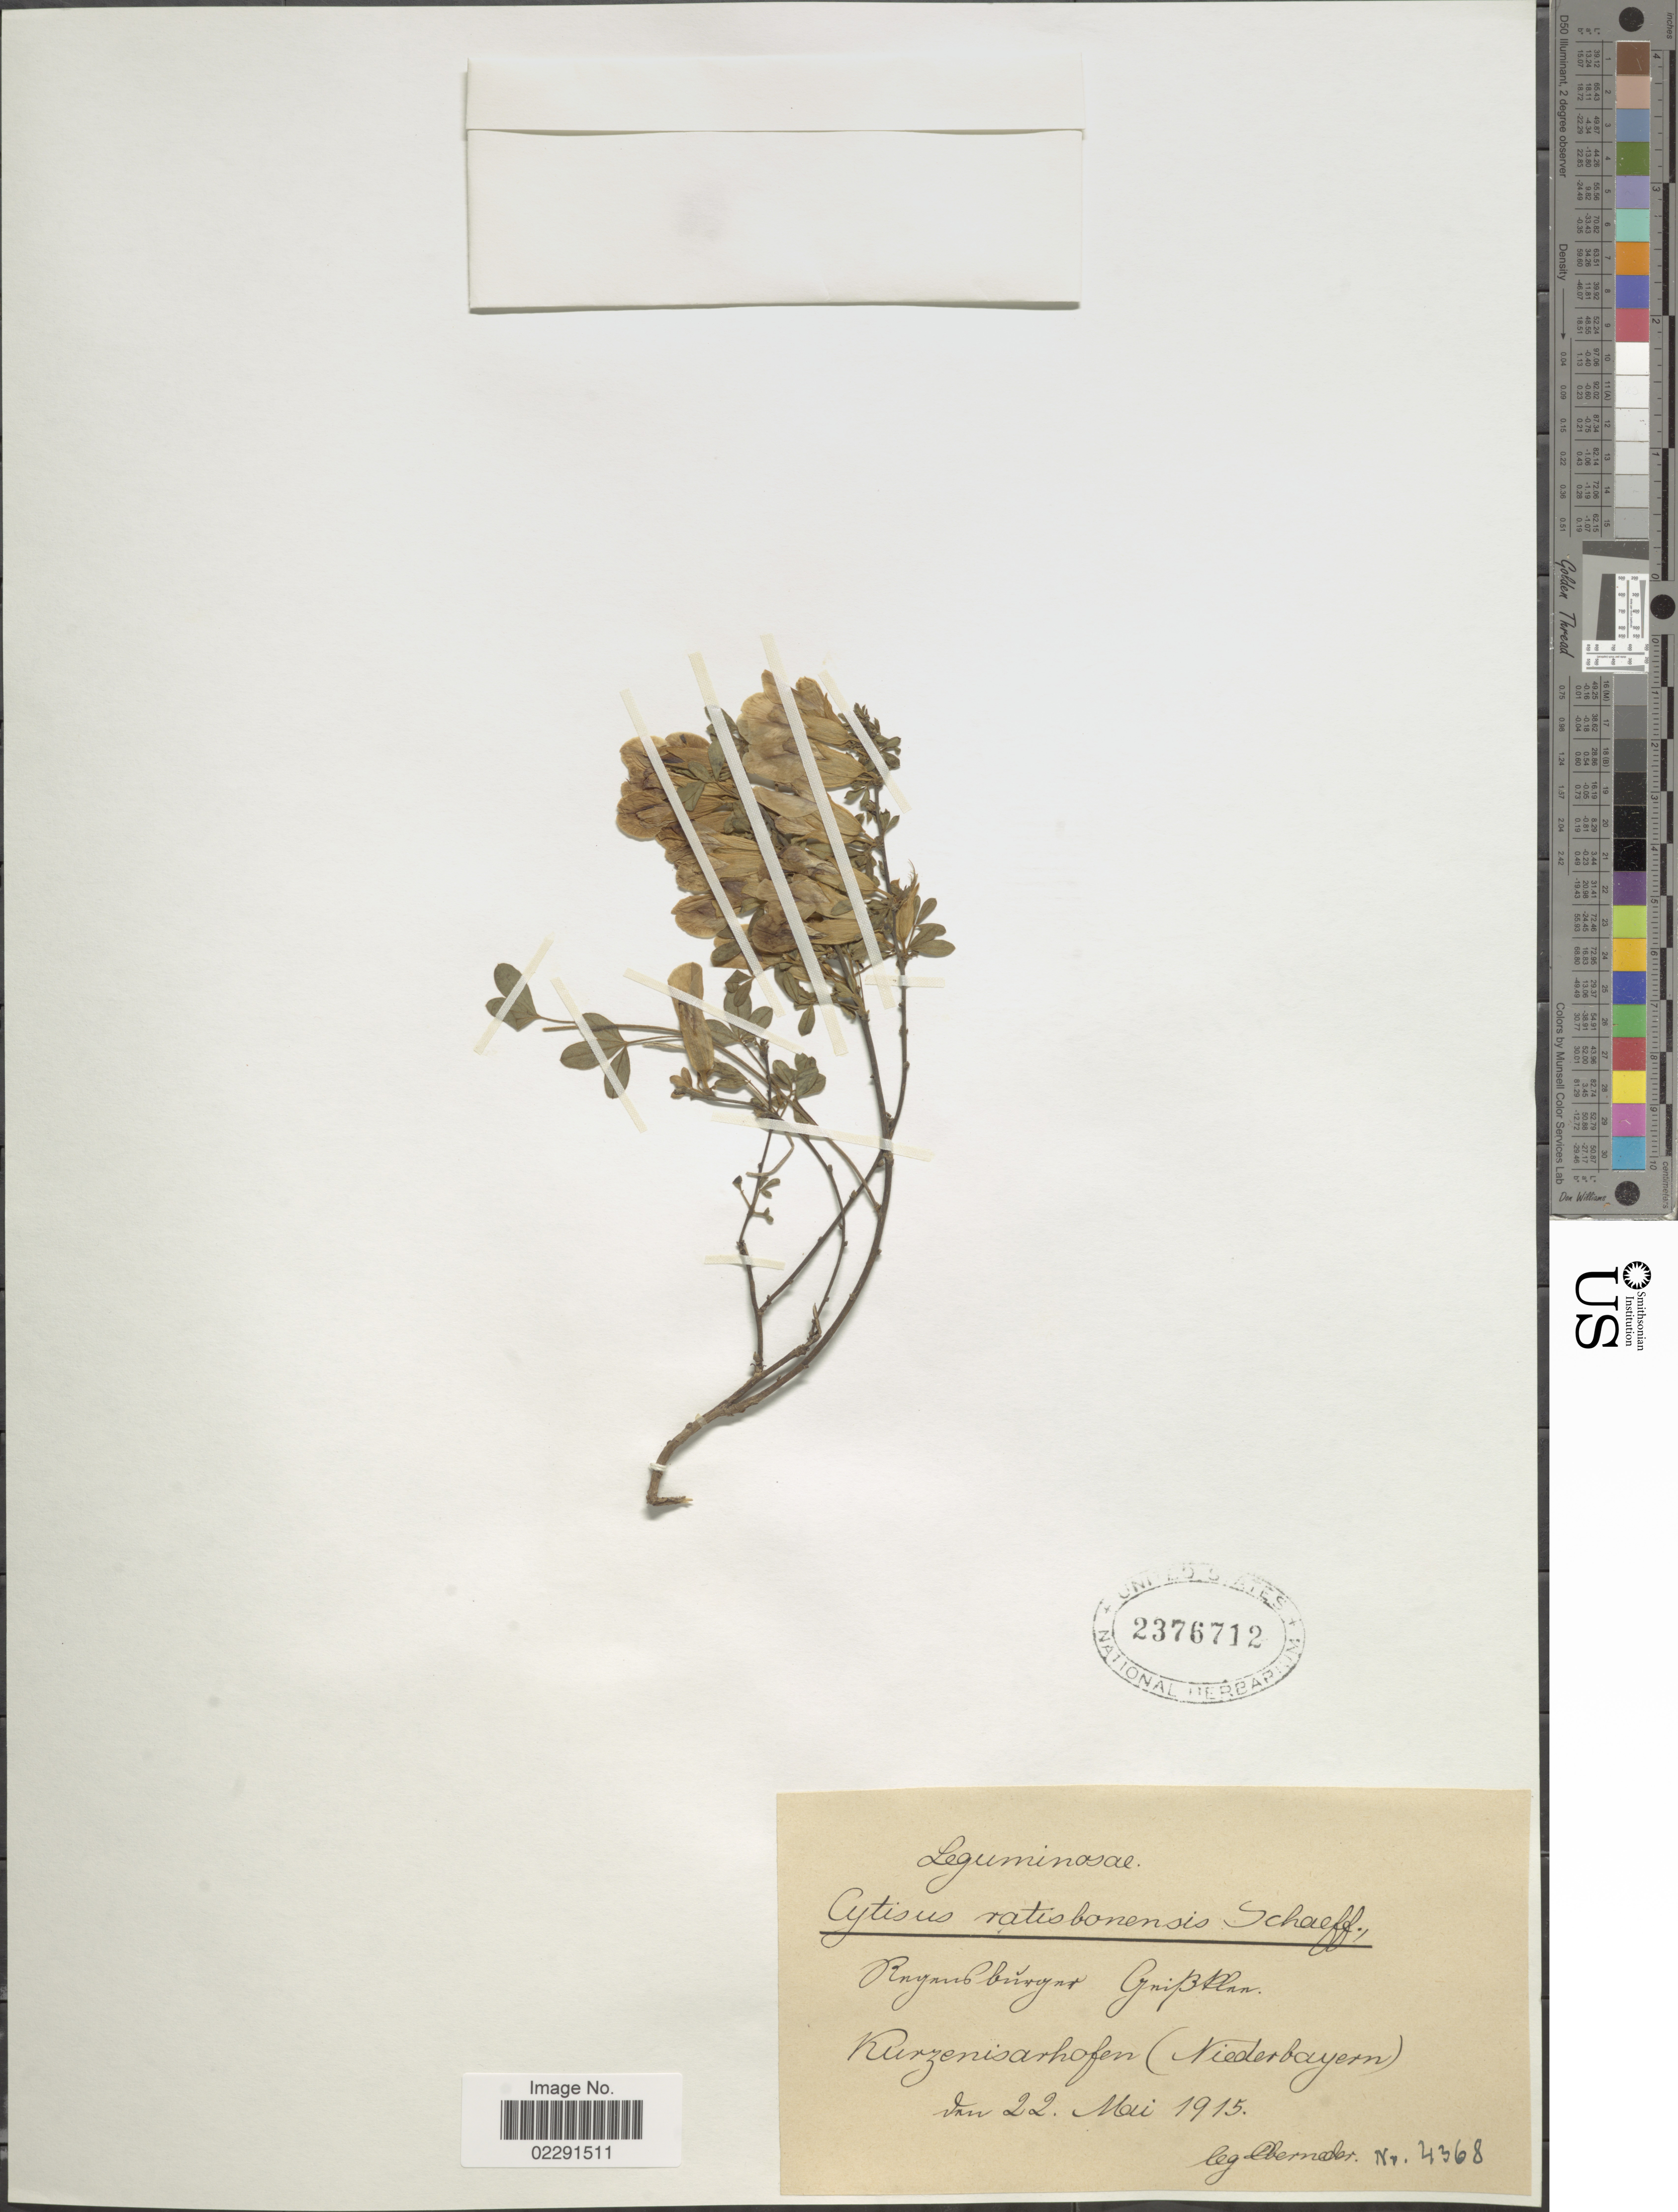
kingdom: Plantae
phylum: Tracheophyta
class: Magnoliopsida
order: Fabales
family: Fabaceae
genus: Cytisus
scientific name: Cytisus ratisbonensis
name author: Schaeff.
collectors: L. Oberneder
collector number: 4368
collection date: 1915-05-22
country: Germany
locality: Kurzenisarhofen (Niederbayern). [interpreted]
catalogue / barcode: US 2376712